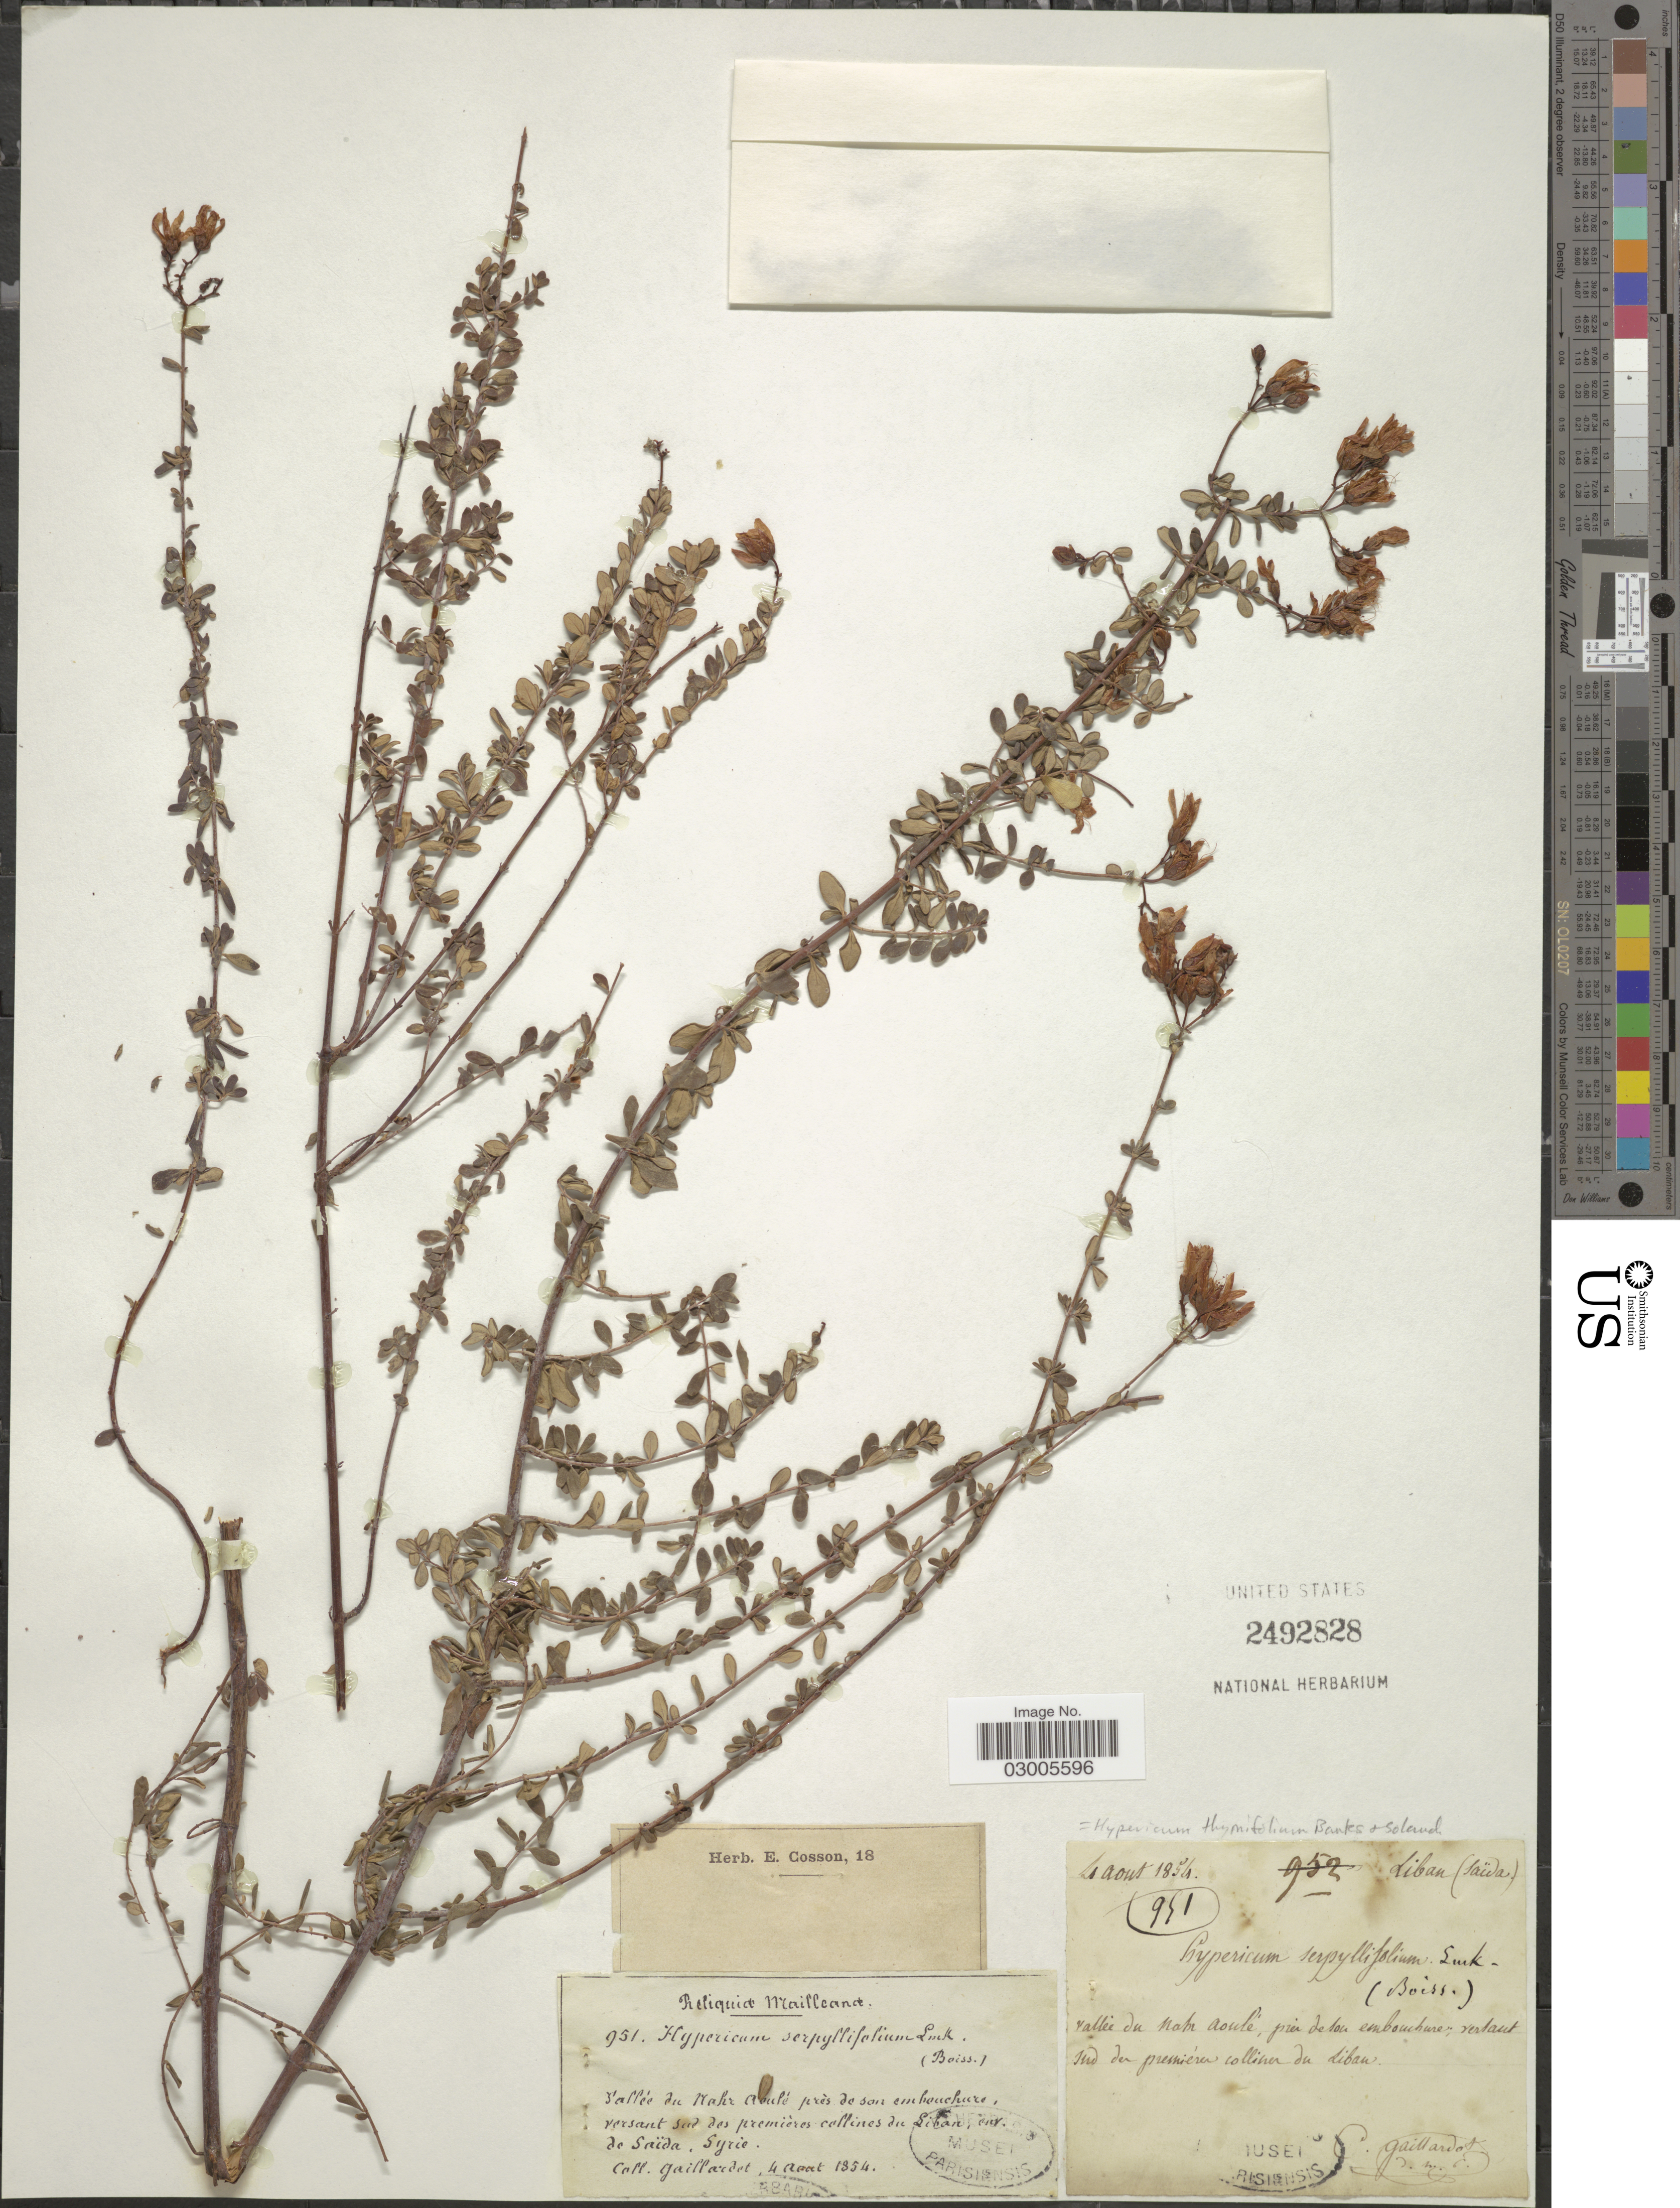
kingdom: Plantae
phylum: Tracheophyta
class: Magnoliopsida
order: Malpighiales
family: Hypericaceae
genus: Hypericum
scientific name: Hypericum thymifolium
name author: Banks & Sol.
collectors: Gaillardot, --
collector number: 951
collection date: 1854-08-04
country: Syria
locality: Vallée du Nahr Aoulé, près de son embouchure, versant sud des premières collines du Liban. env. de Saïda.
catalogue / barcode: US 2492828